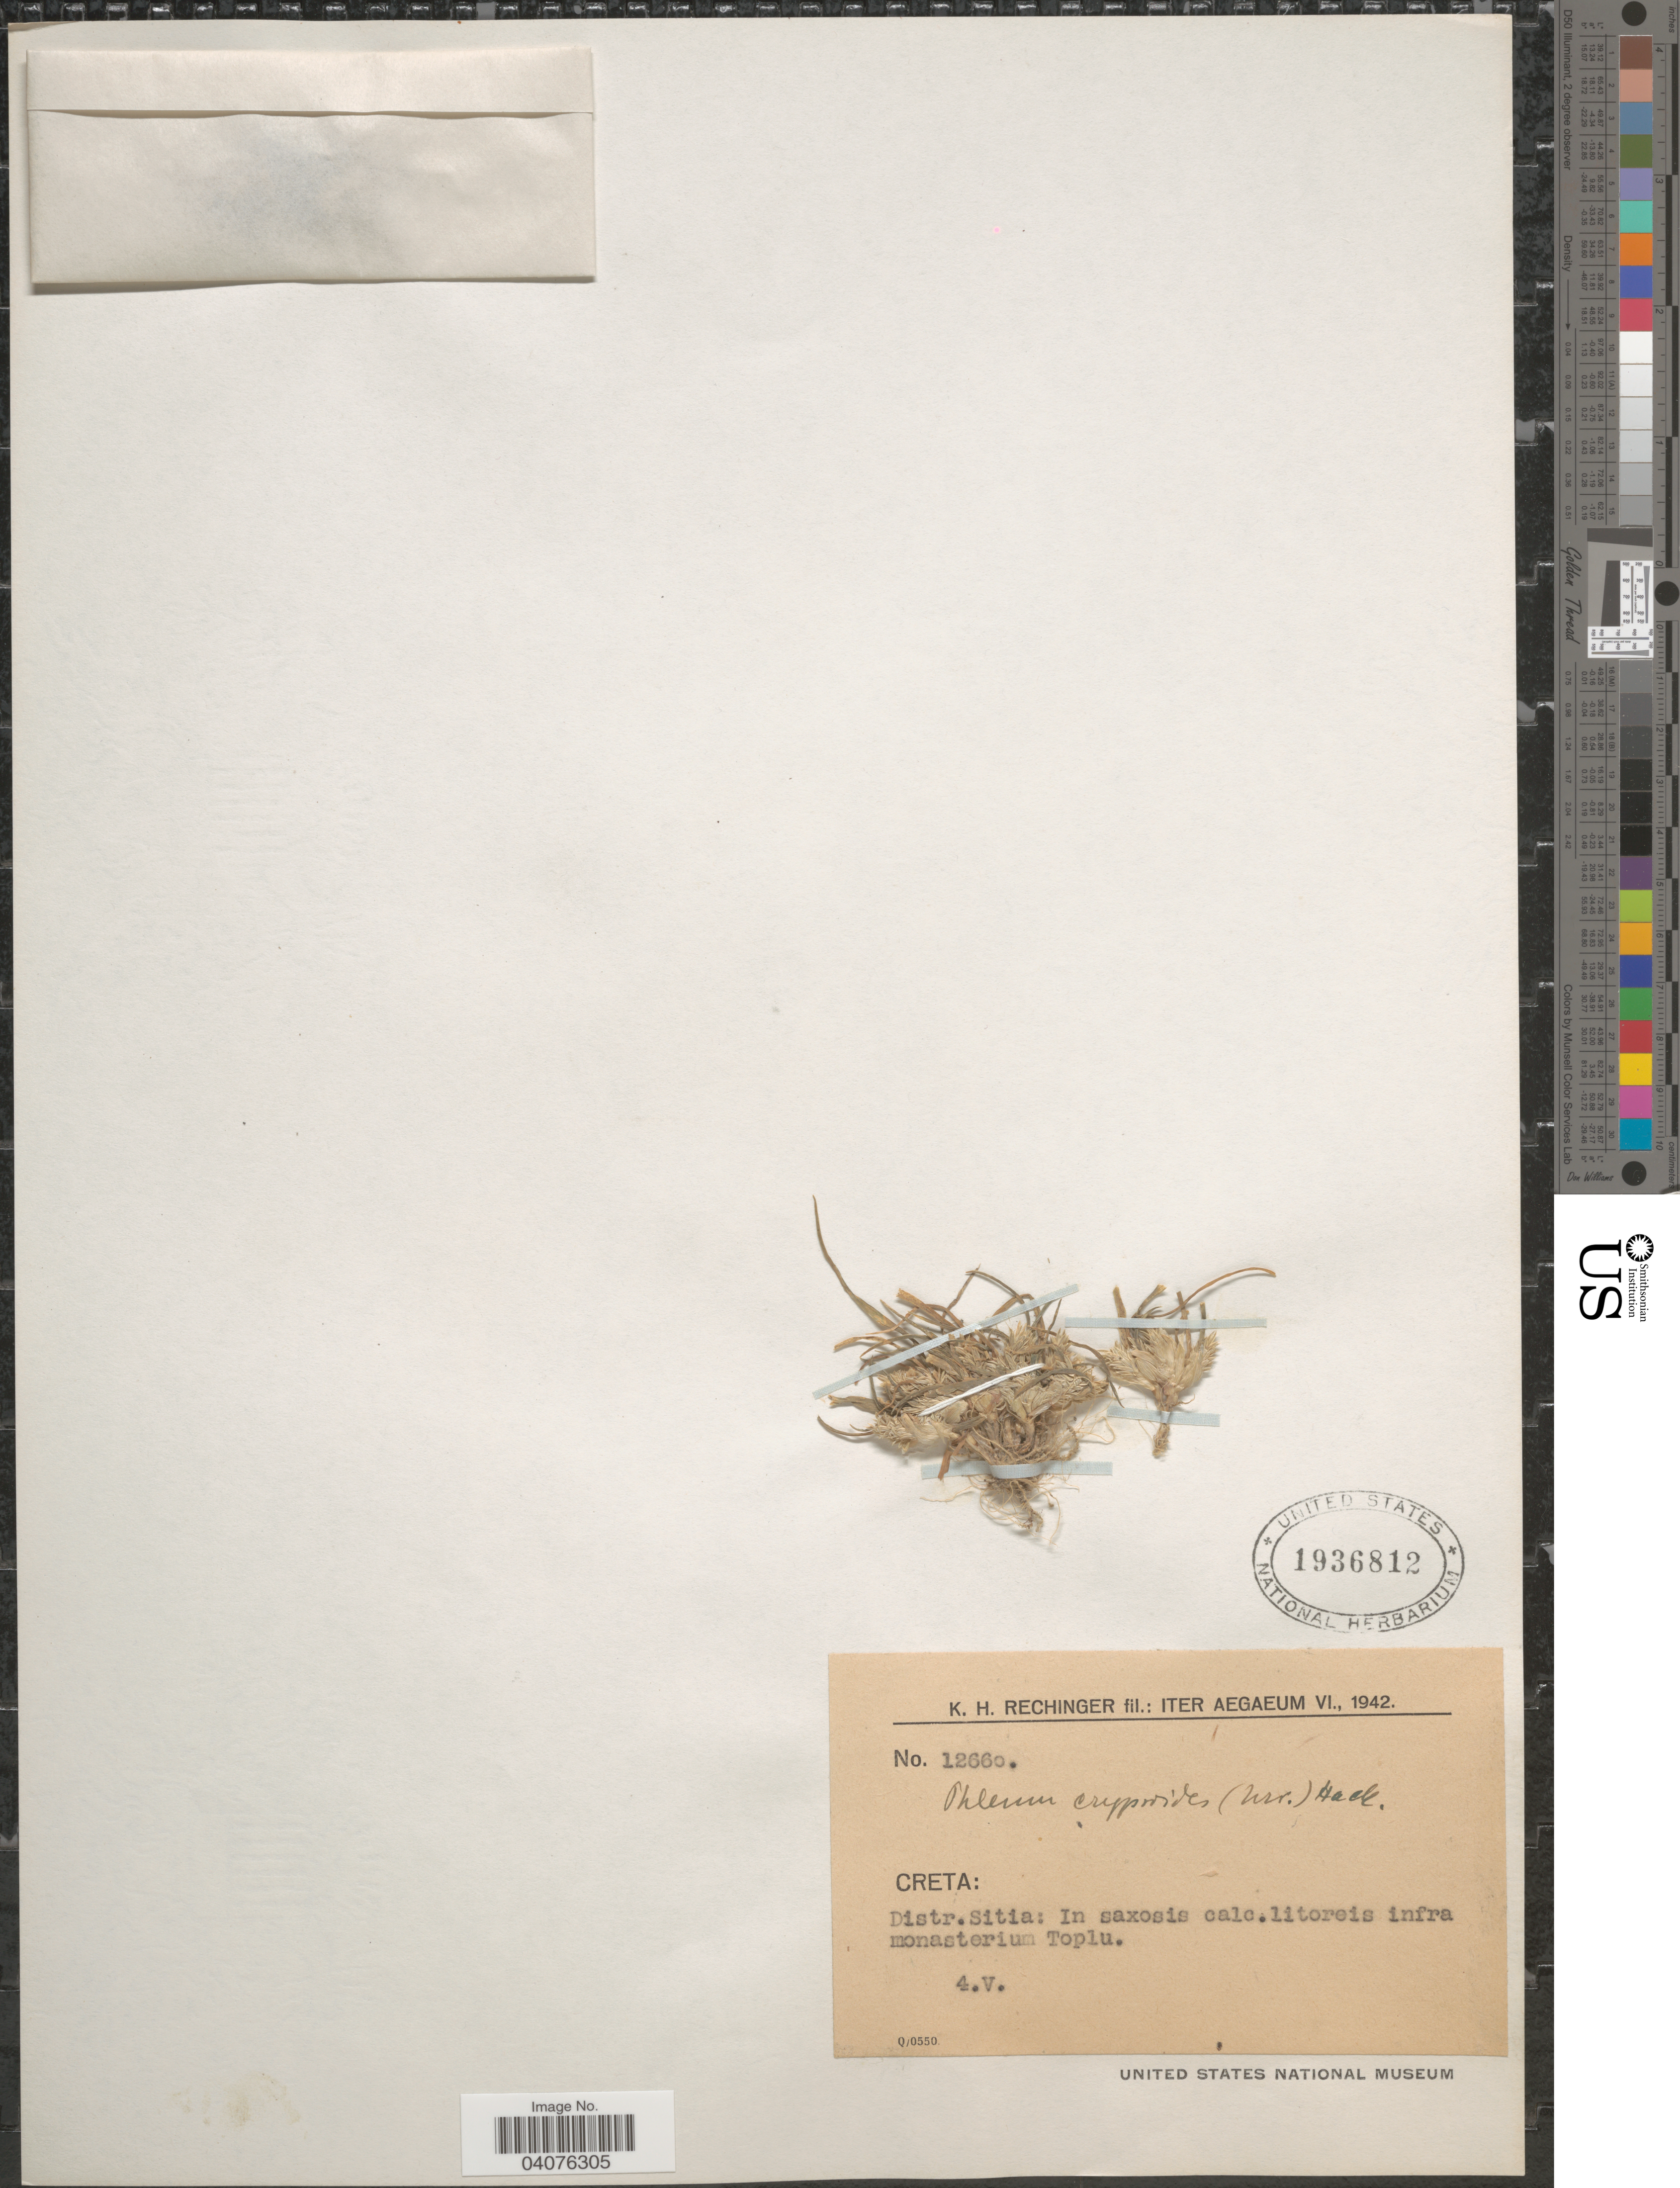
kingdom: Plantae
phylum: Tracheophyta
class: Liliopsida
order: Poales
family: Poaceae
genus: Phleum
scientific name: Phleum crypsoides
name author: (d'Urv.) Boiss.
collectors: K. H. Rechinger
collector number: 12660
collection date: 1942-05-04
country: Greece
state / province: Crete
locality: Iter Aegaeum VI., 1942. Creta: Distr. Sitia: In saxosis calc. litoreis infra monasterium Toplu.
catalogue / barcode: US 1936812